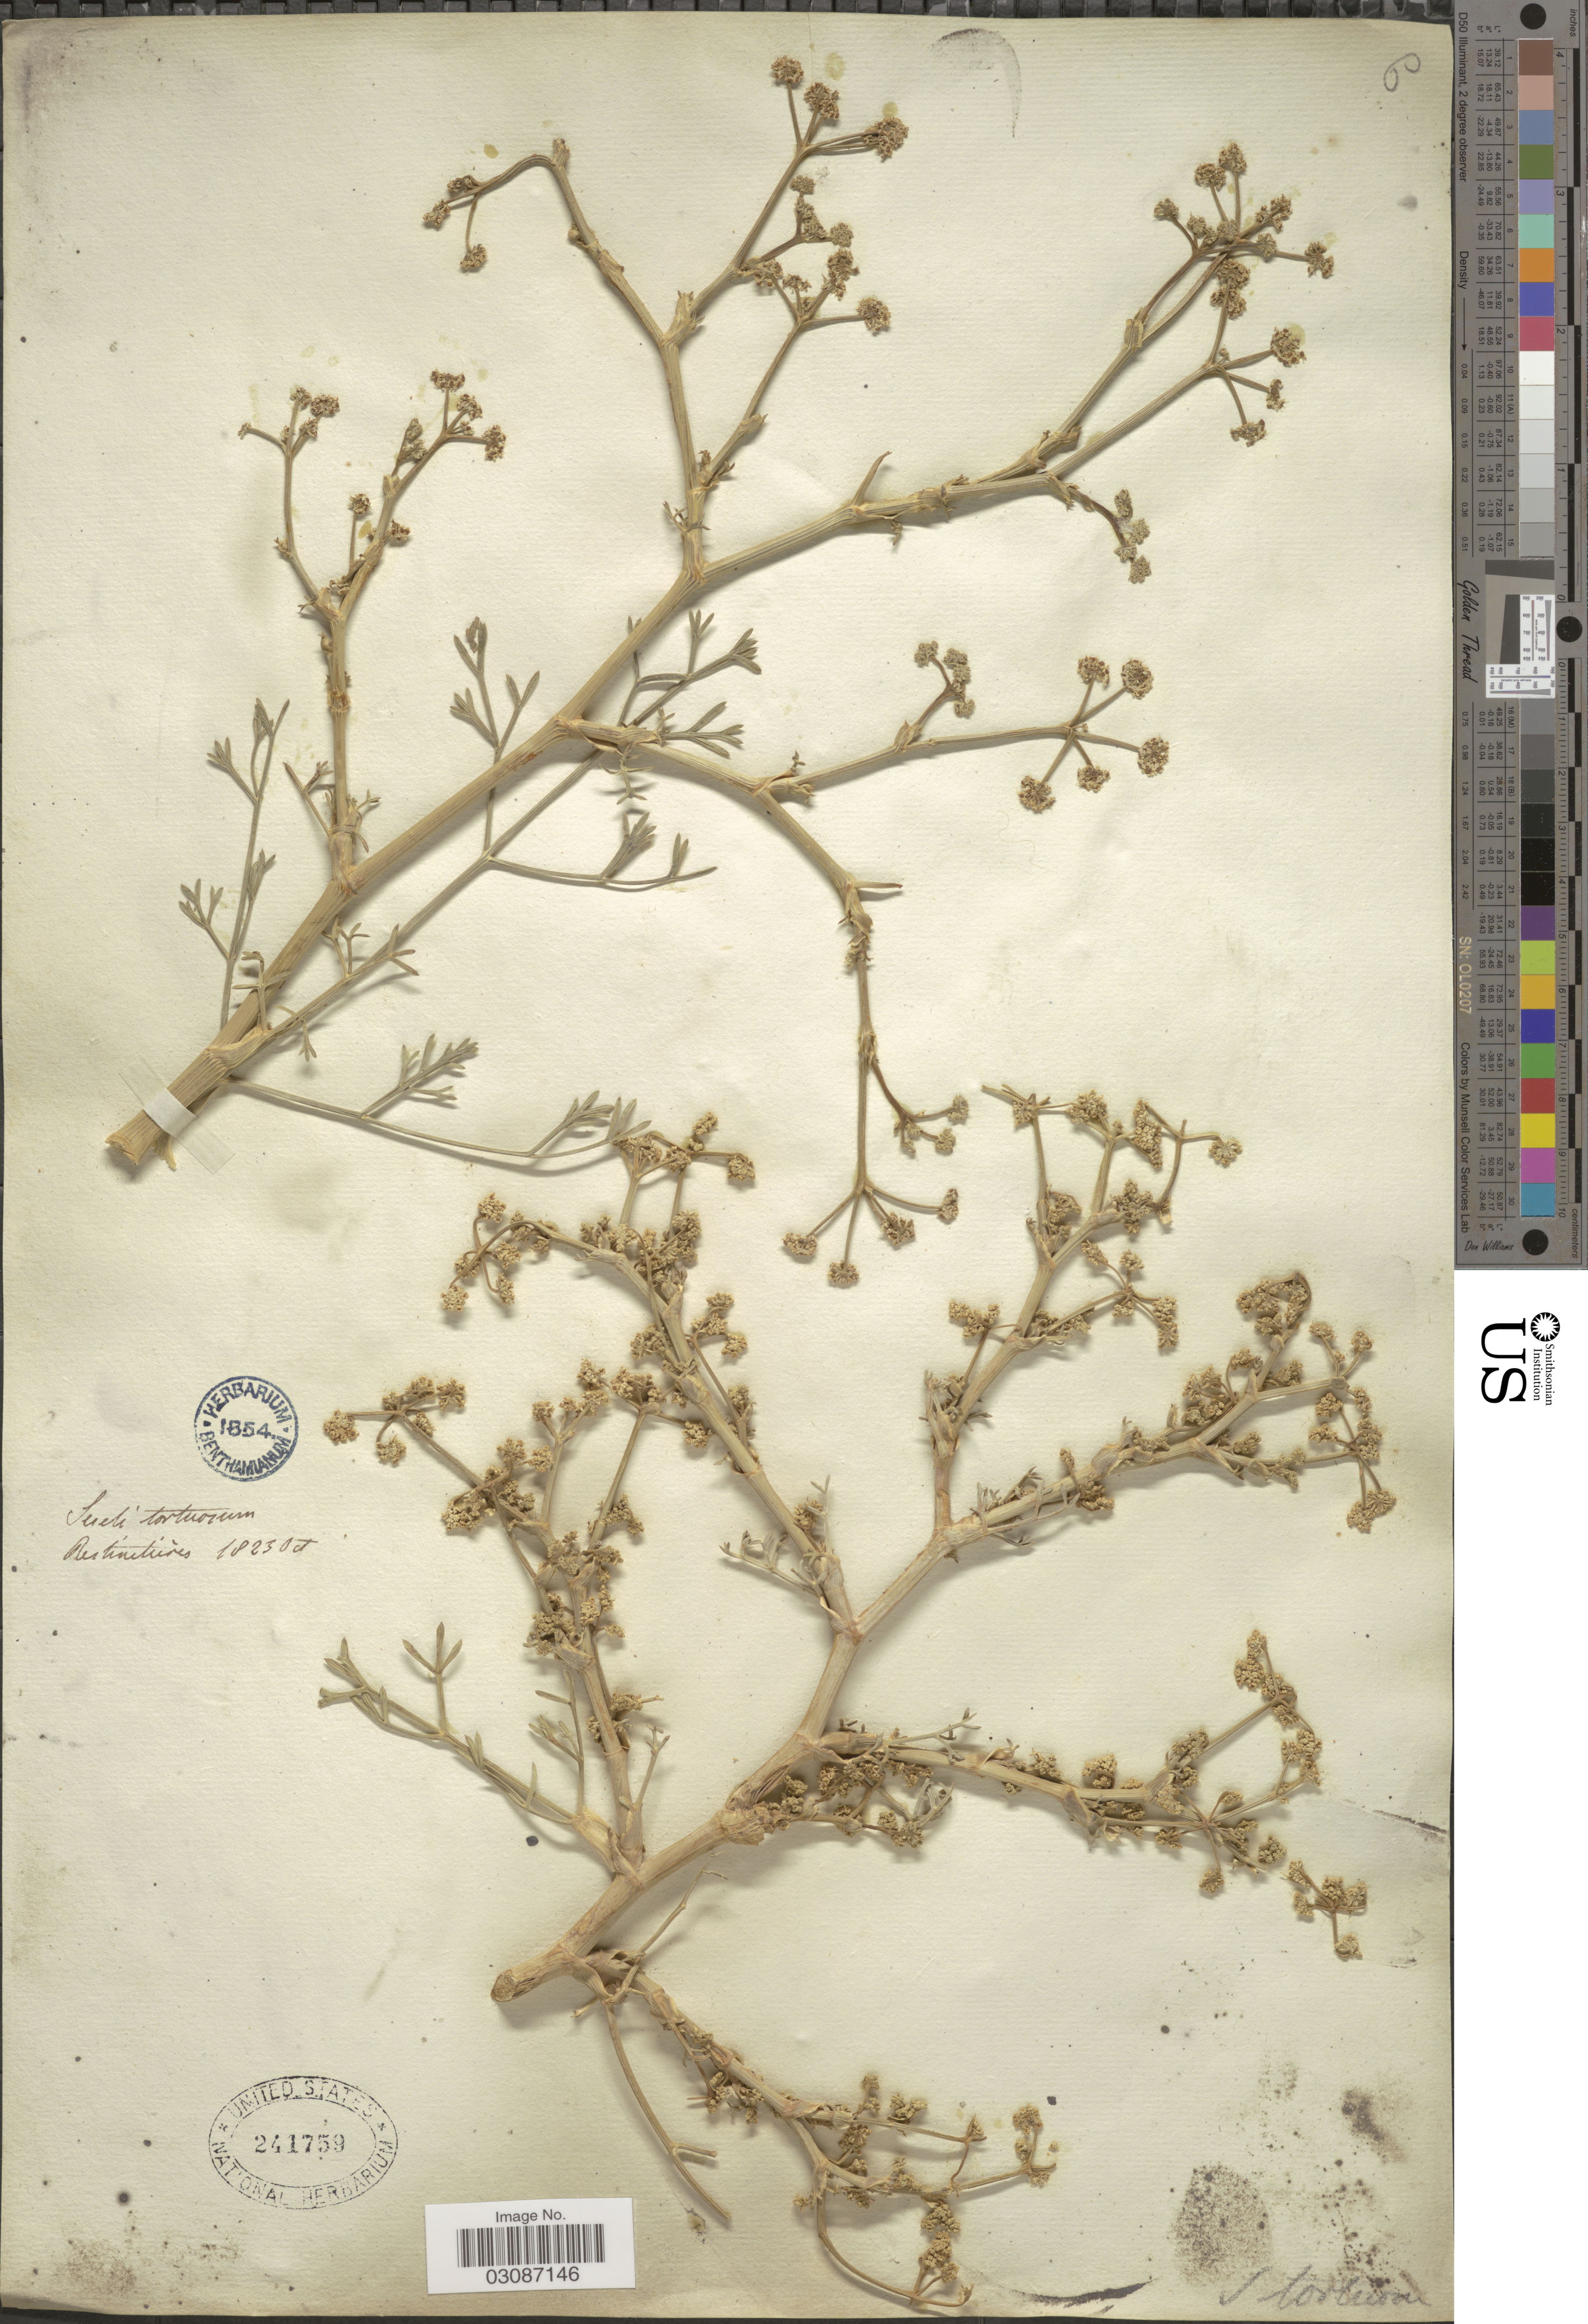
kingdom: Plantae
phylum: Tracheophyta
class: Magnoliopsida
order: Apiales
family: Apiaceae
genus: Seseli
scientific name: Seseli tortuosum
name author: L.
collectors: Ex herb. Benthamianum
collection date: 1823-10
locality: Restinitures. [interpreted]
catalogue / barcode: US 241759